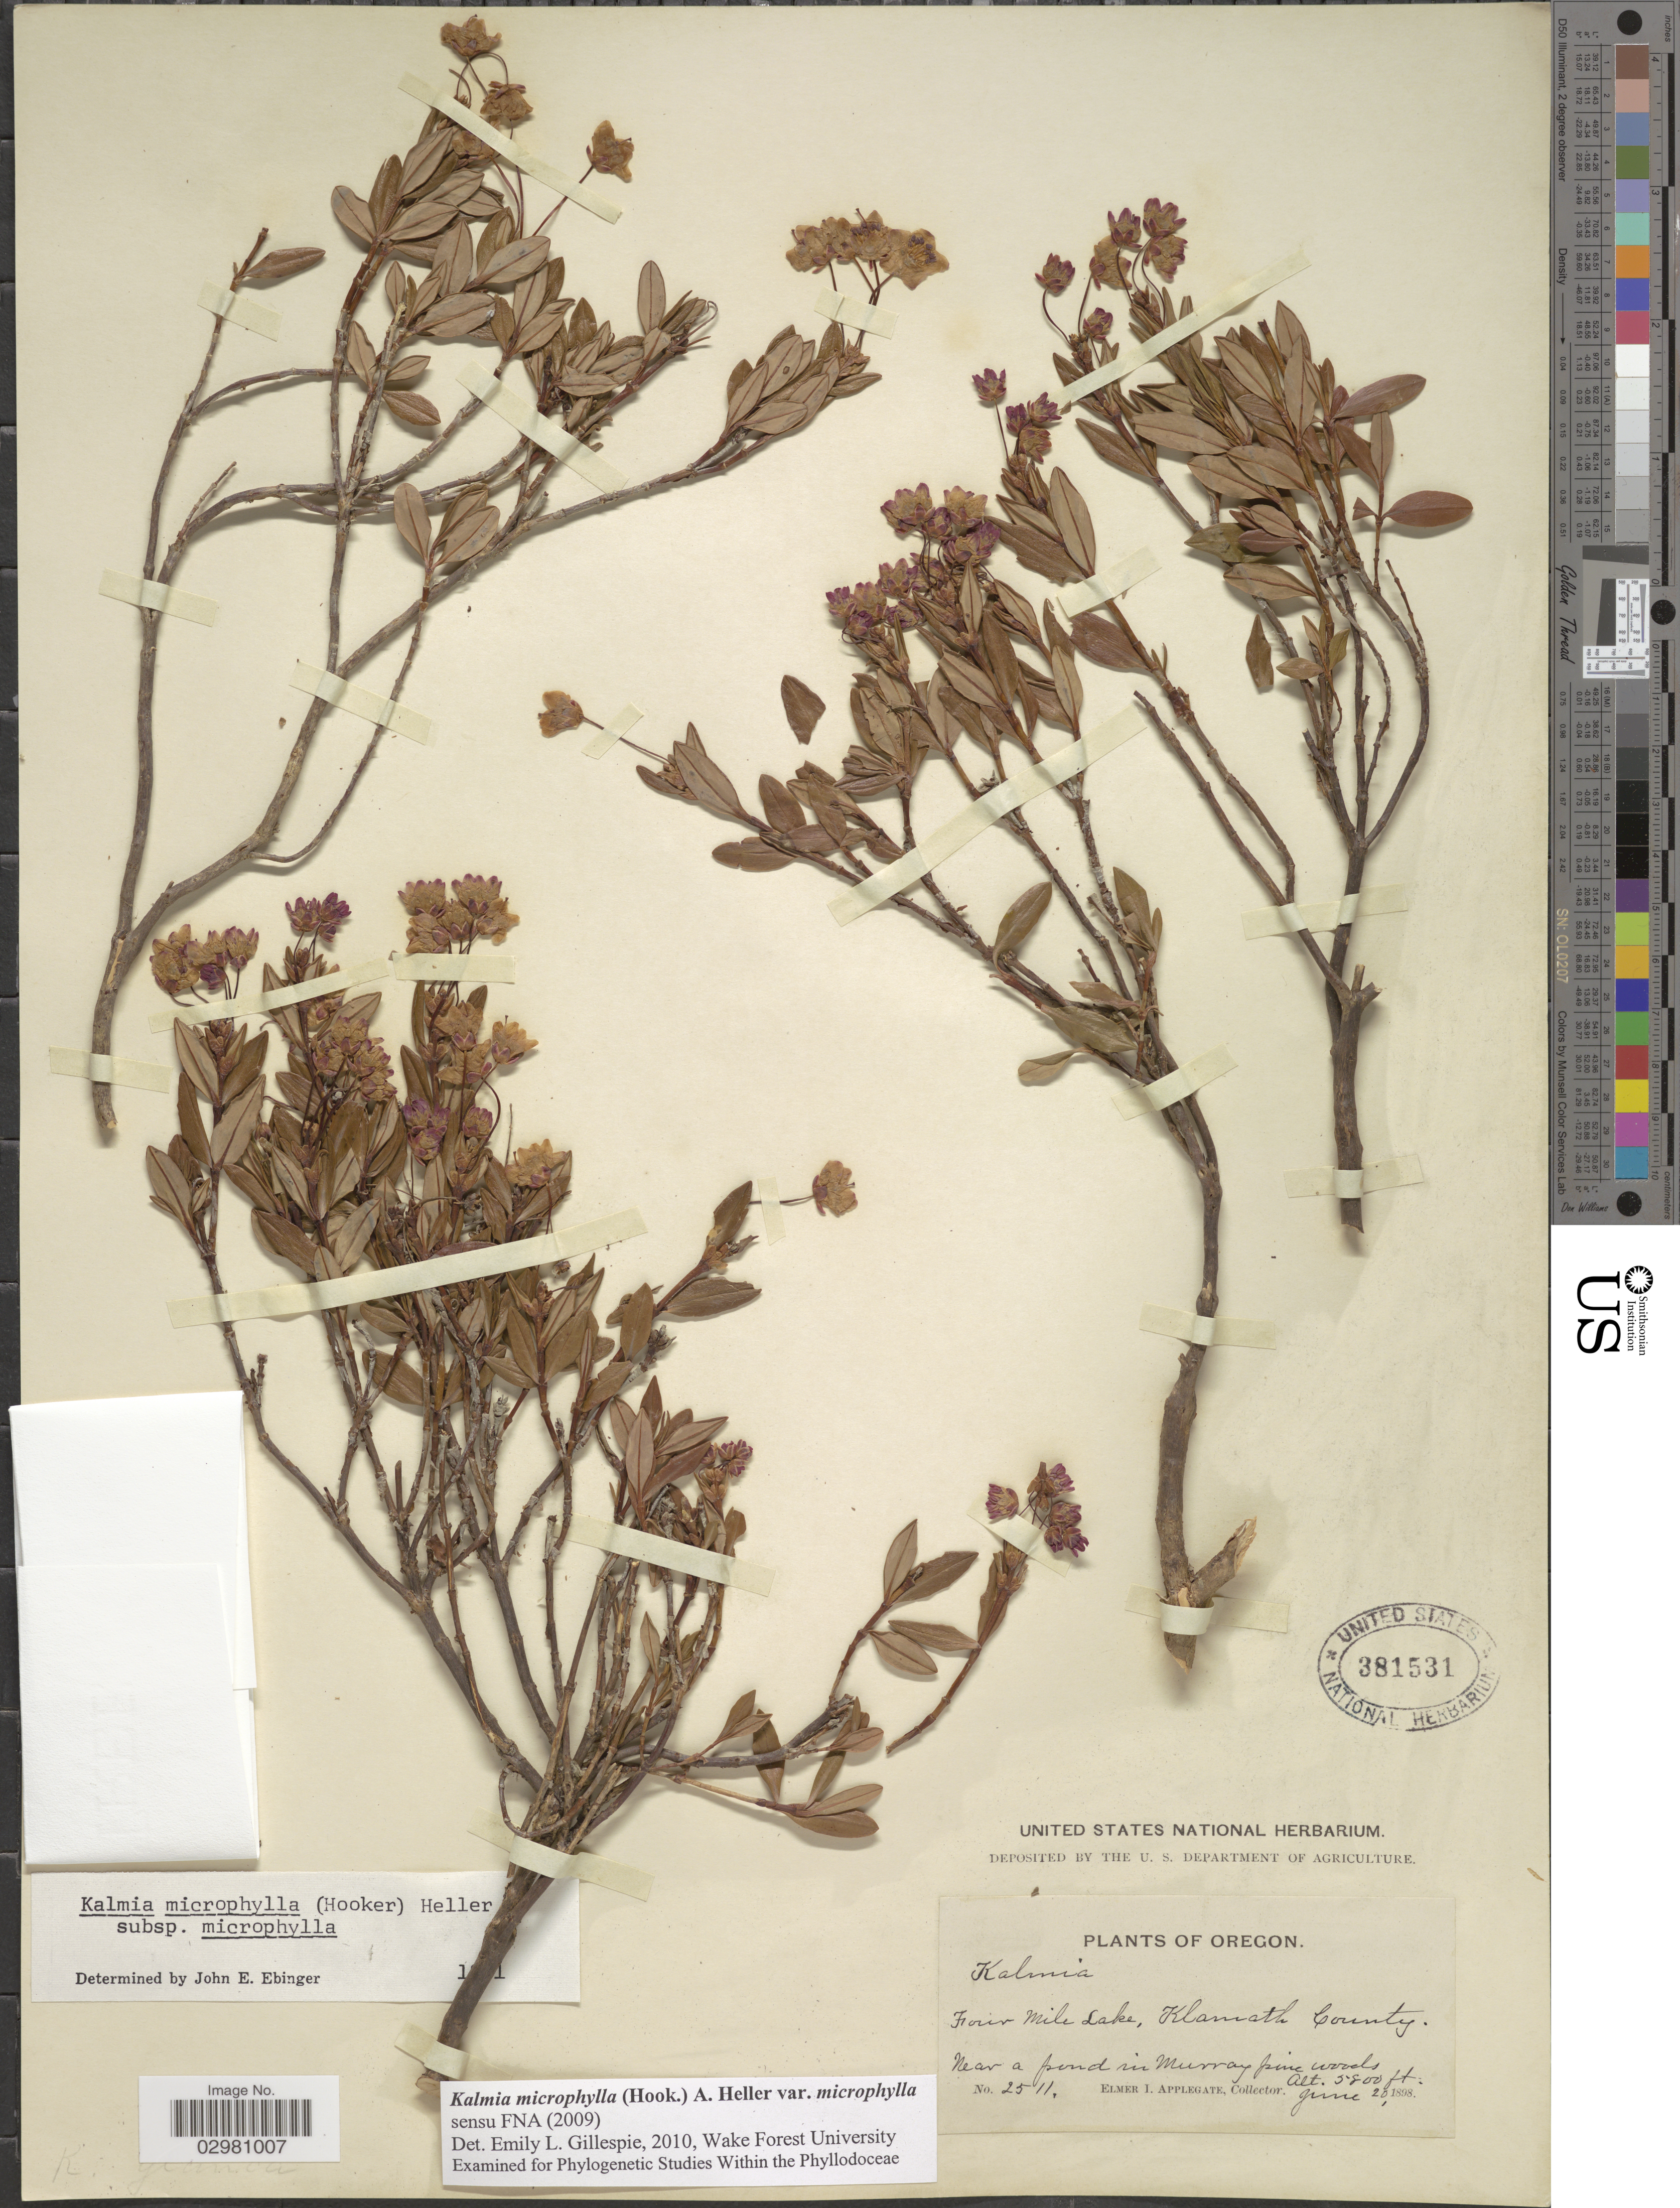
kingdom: Plantae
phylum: Tracheophyta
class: Magnoliopsida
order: Ericales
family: Ericaceae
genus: Kalmia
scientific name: Kalmia microphylla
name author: (Hook.) A. Heller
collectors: E. I. Applegate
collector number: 2511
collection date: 1898-06-20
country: United States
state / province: Oregon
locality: Four Mile Lake, Klamath County. Near a pond in Murray pine woods.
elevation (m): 1768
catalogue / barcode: US 381531